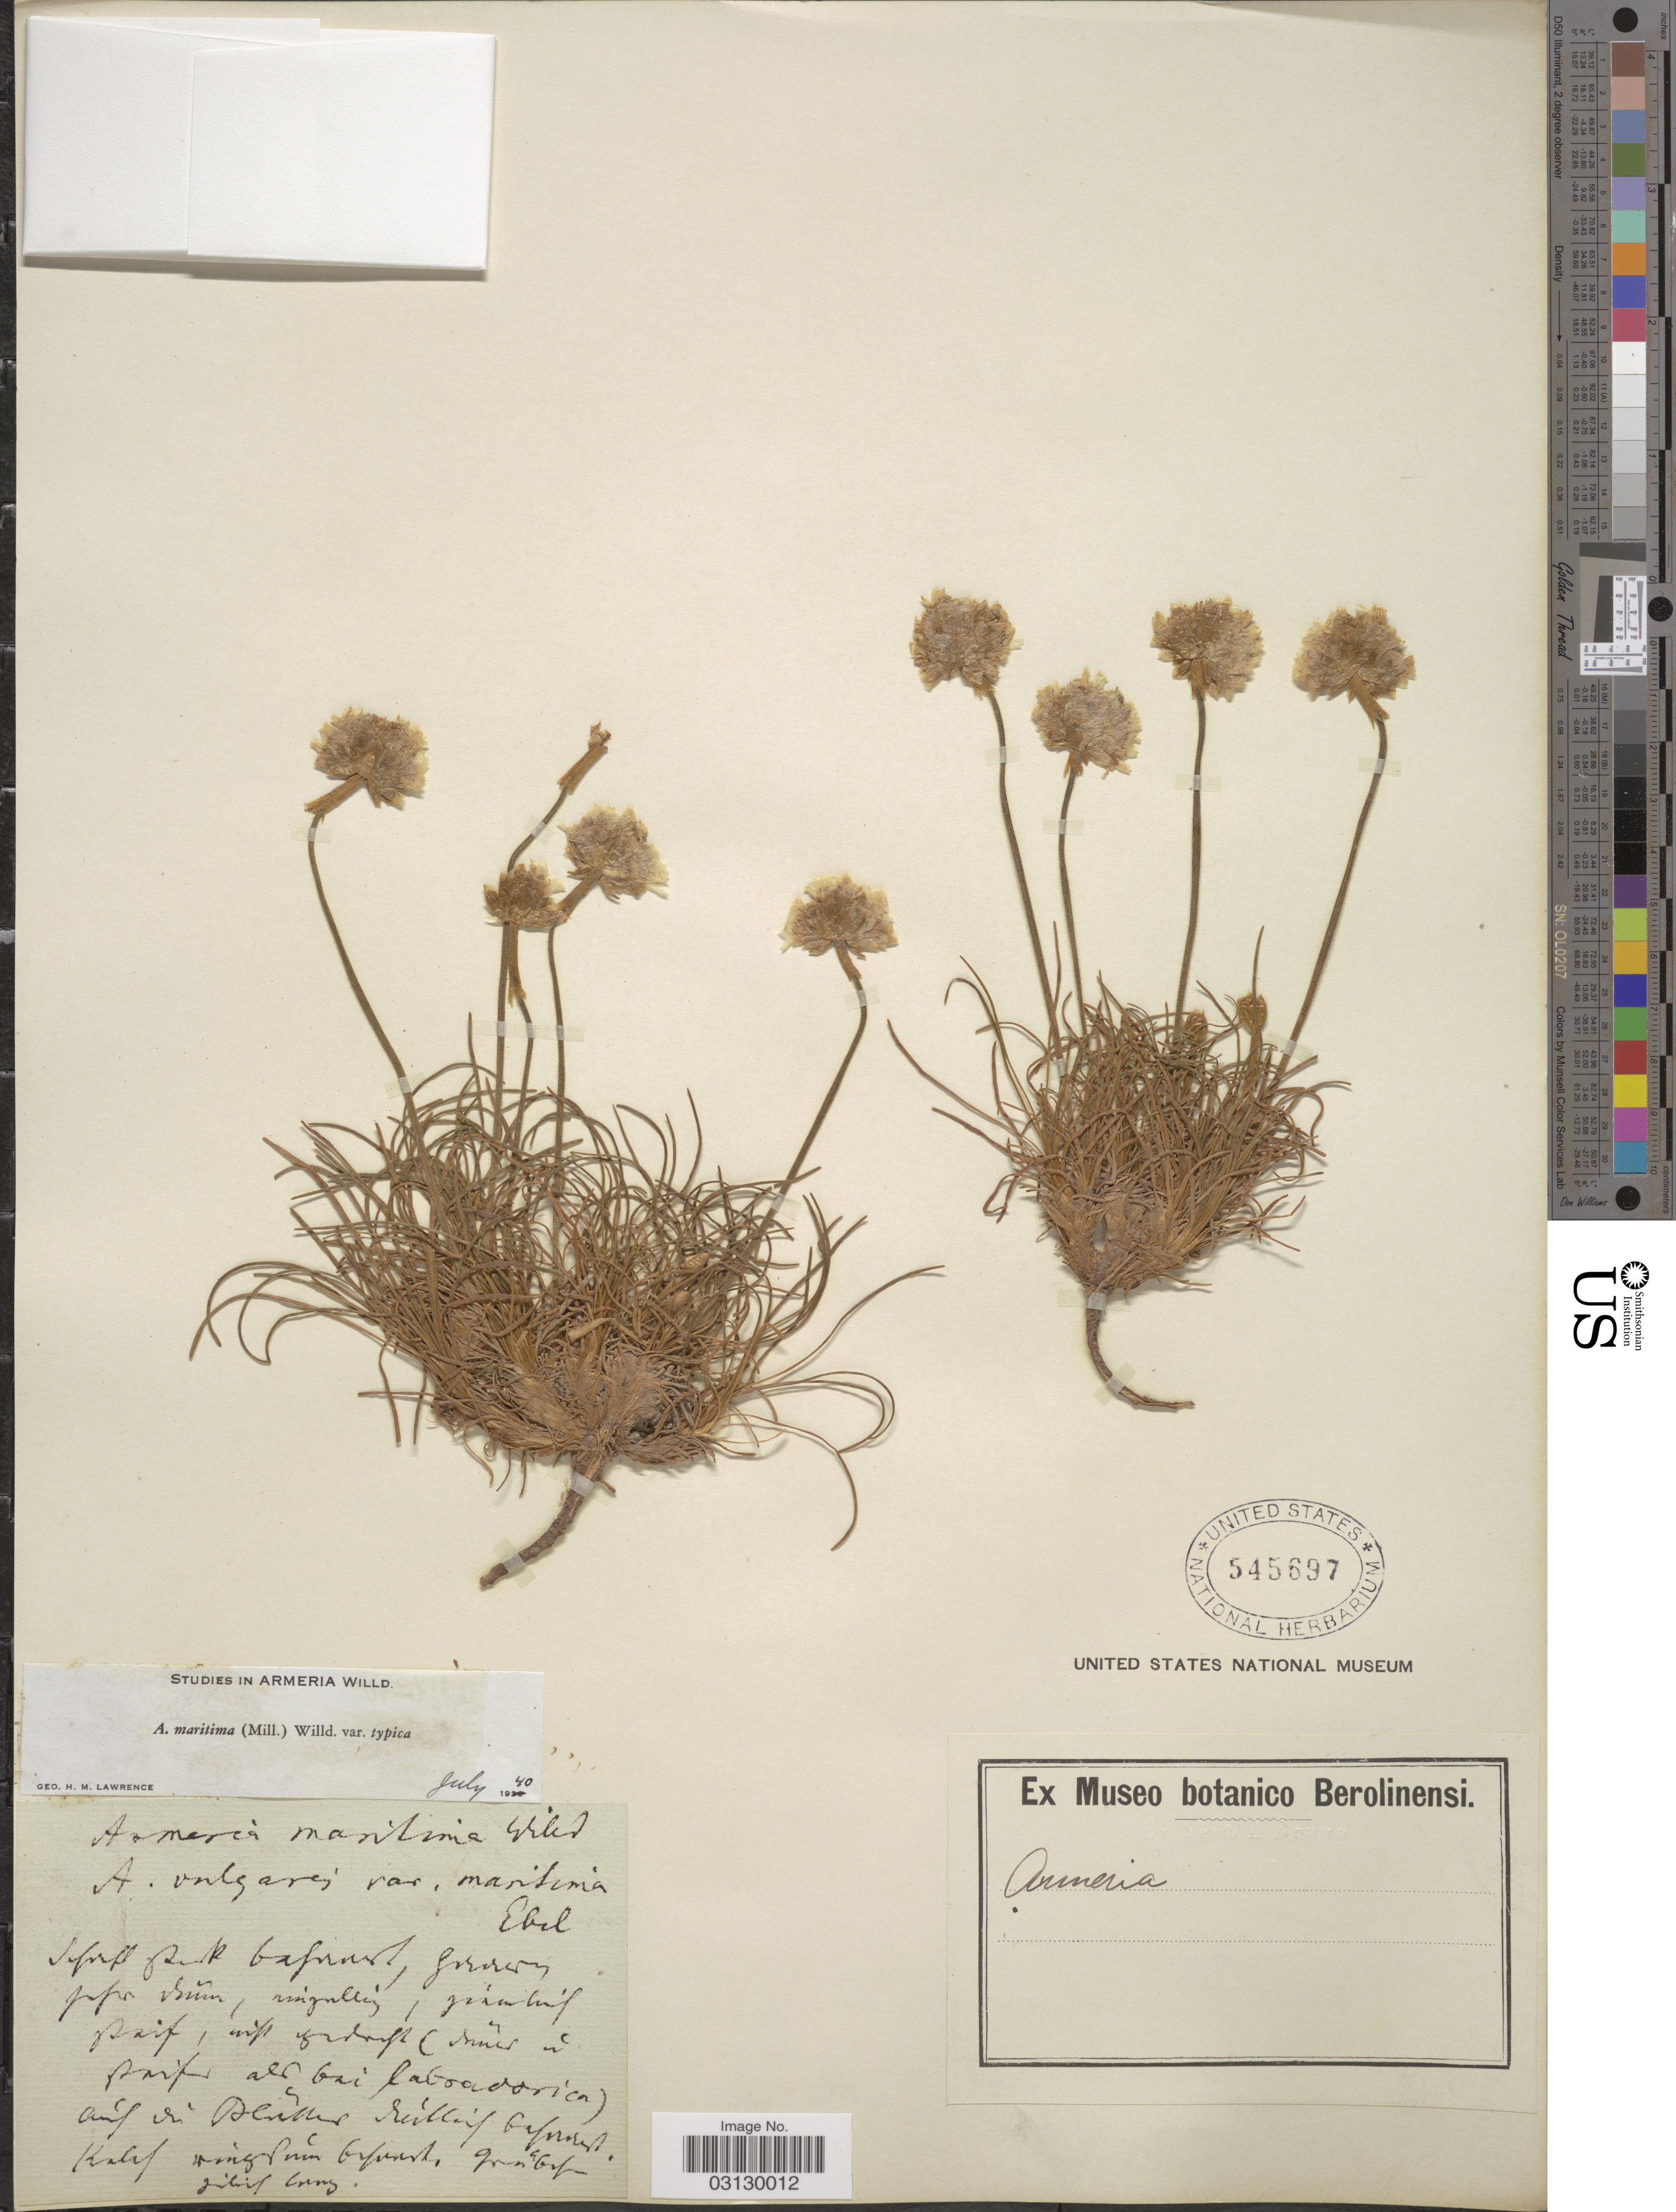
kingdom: Plantae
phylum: Tracheophyta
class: Magnoliopsida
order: Caryophyllales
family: Plumbaginaceae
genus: Armeria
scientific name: Armeria maritima subsp. maritima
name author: (Mill.) Willd.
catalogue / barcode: US 545697